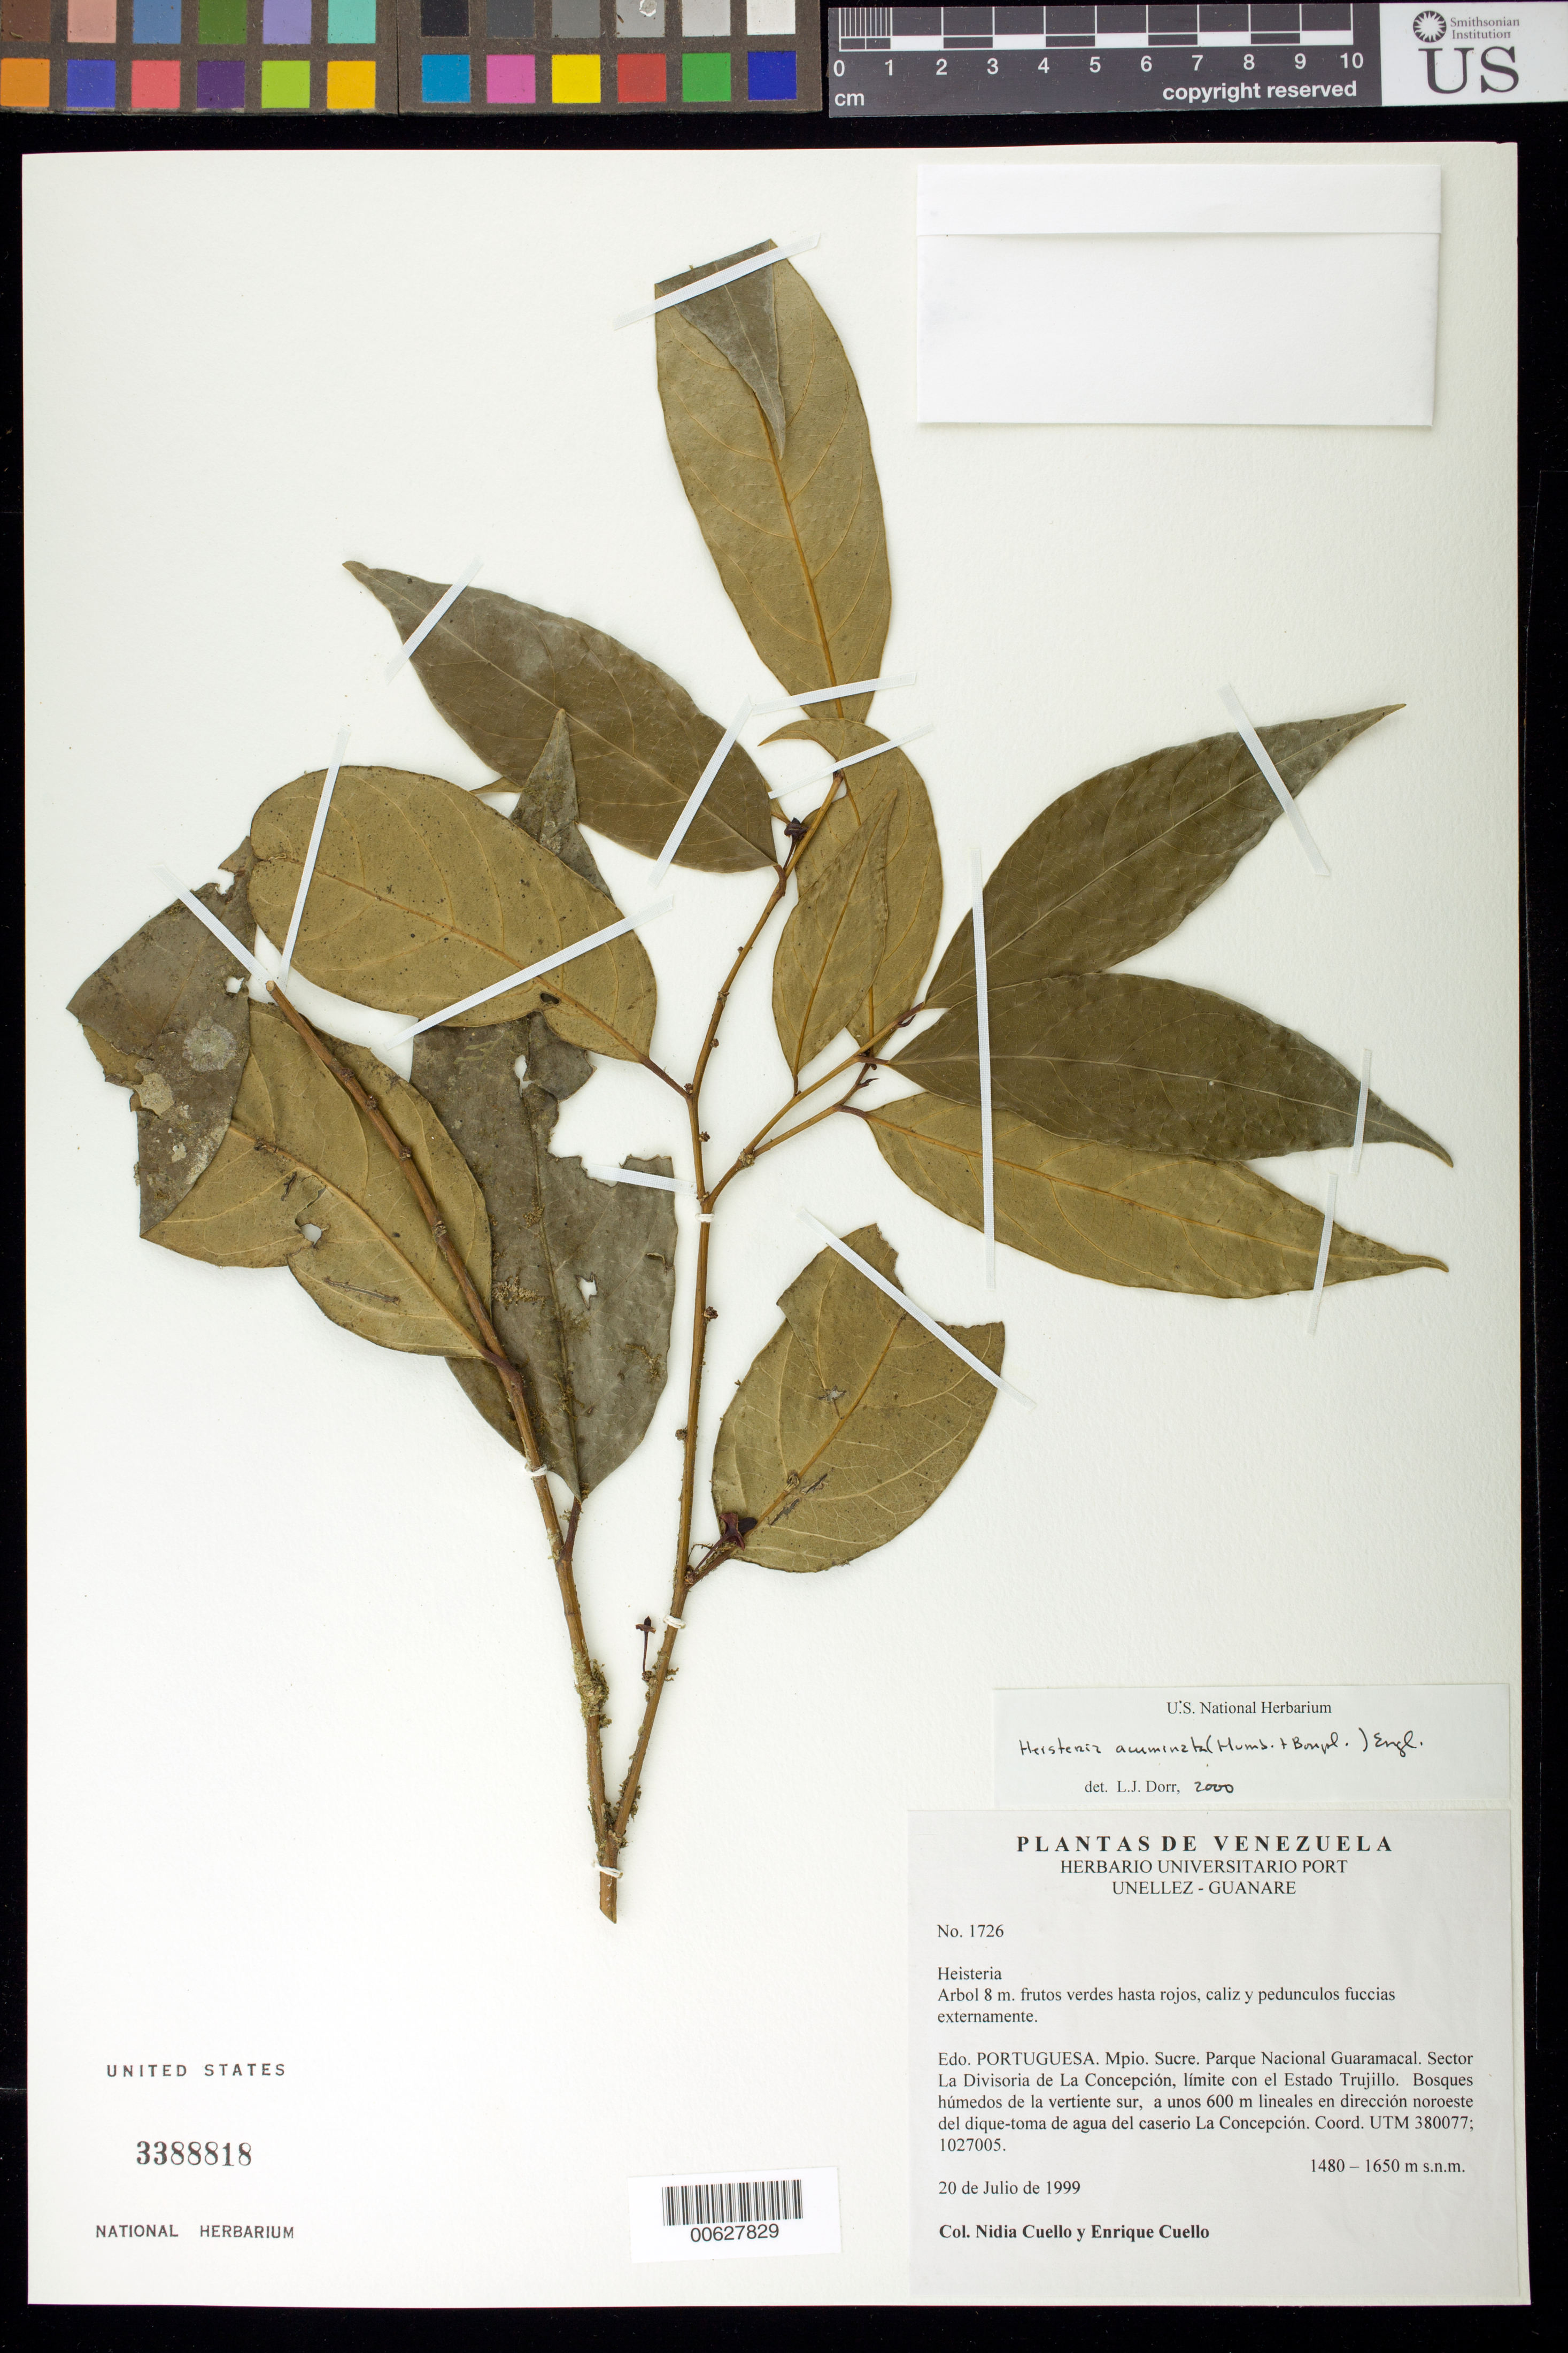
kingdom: Plantae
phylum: Tracheophyta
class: Magnoliopsida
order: Santalales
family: Erythropalaceae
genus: Heisteria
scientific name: Heisteria acuminata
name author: (Humb. & Bonpl.) Engl.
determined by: Dorr, L. J., (BOT), Smithsonian Institution - National Museum of Natural History (UNITED STATES)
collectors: N. L. Cuello & E. Cuello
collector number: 1726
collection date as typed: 20 Jul 1999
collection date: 1999-07-20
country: Venezuela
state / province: Portuguesa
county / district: Sucre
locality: Parque Nacional Guaramacal. Sector La Divisoria de La Concepción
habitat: Bosque húmedos de la vertiente sur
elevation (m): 1480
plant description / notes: PORT, US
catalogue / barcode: US 3388818